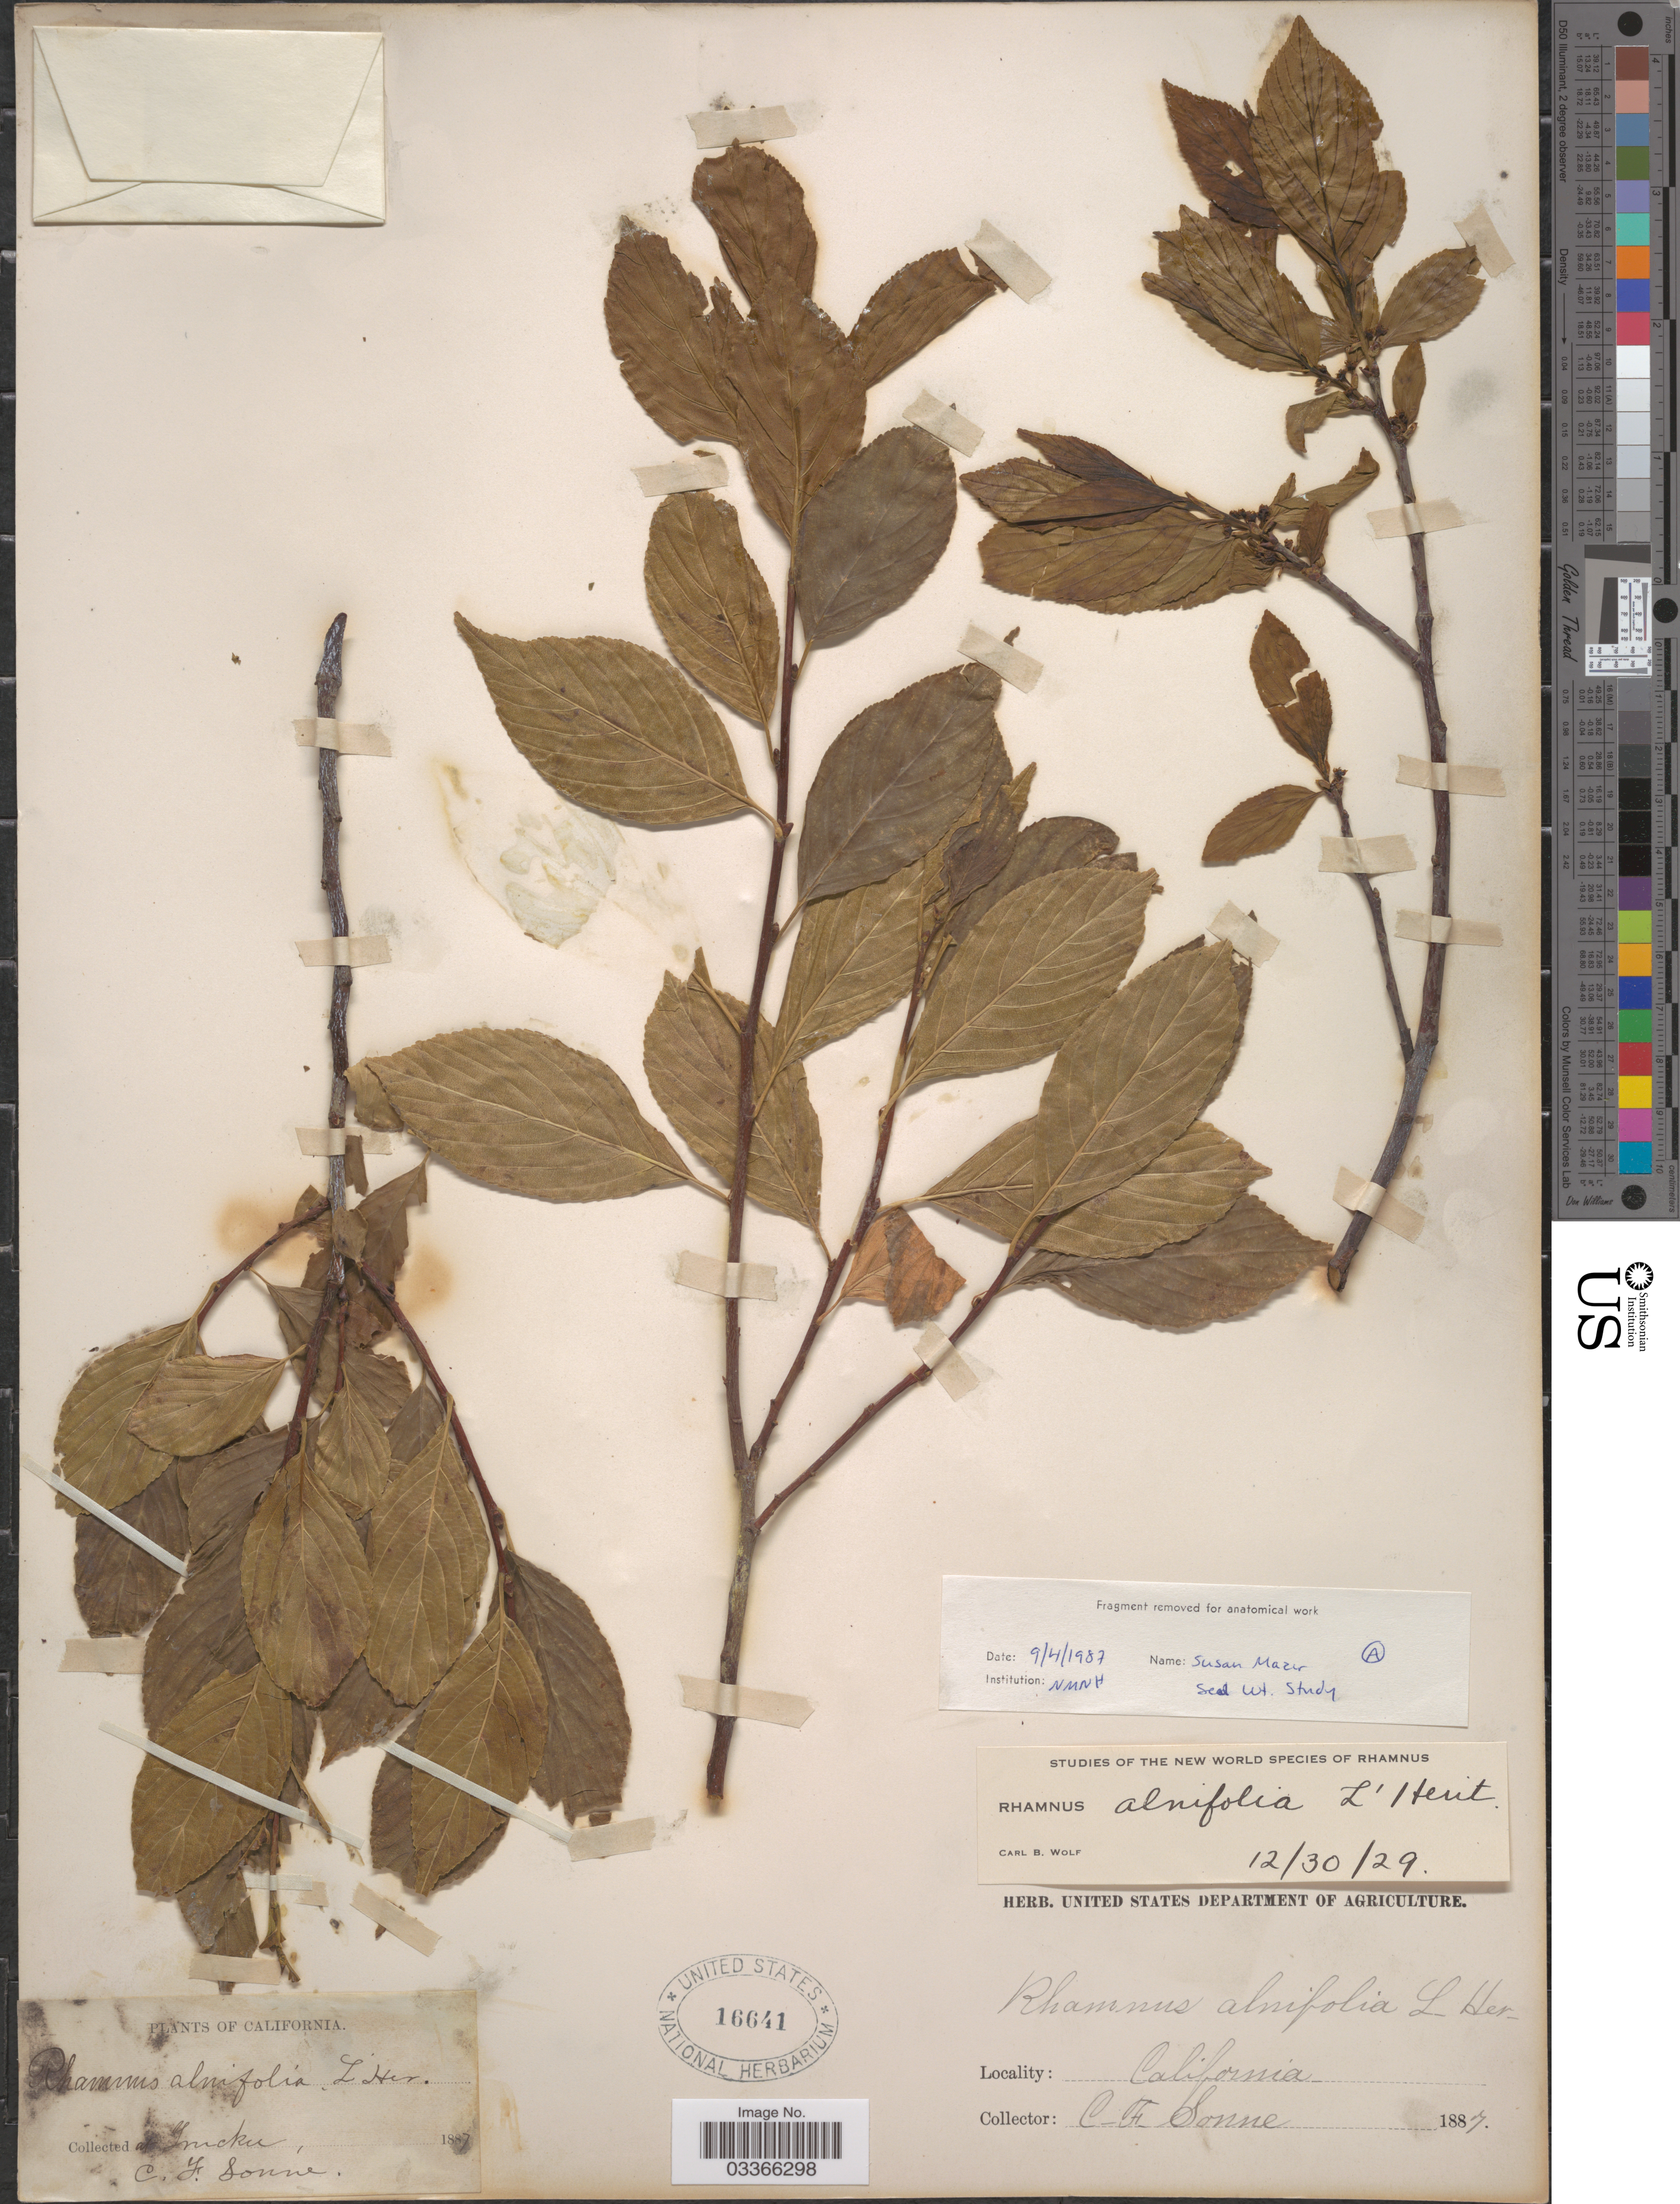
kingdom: Plantae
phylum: Tracheophyta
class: Magnoliopsida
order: Rosales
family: Rhamnaceae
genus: Rhamnus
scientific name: Rhamnus alnifolia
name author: L'Hér.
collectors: C. Sonne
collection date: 1887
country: United States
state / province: California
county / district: Nevada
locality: Truckee.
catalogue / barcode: US 16641